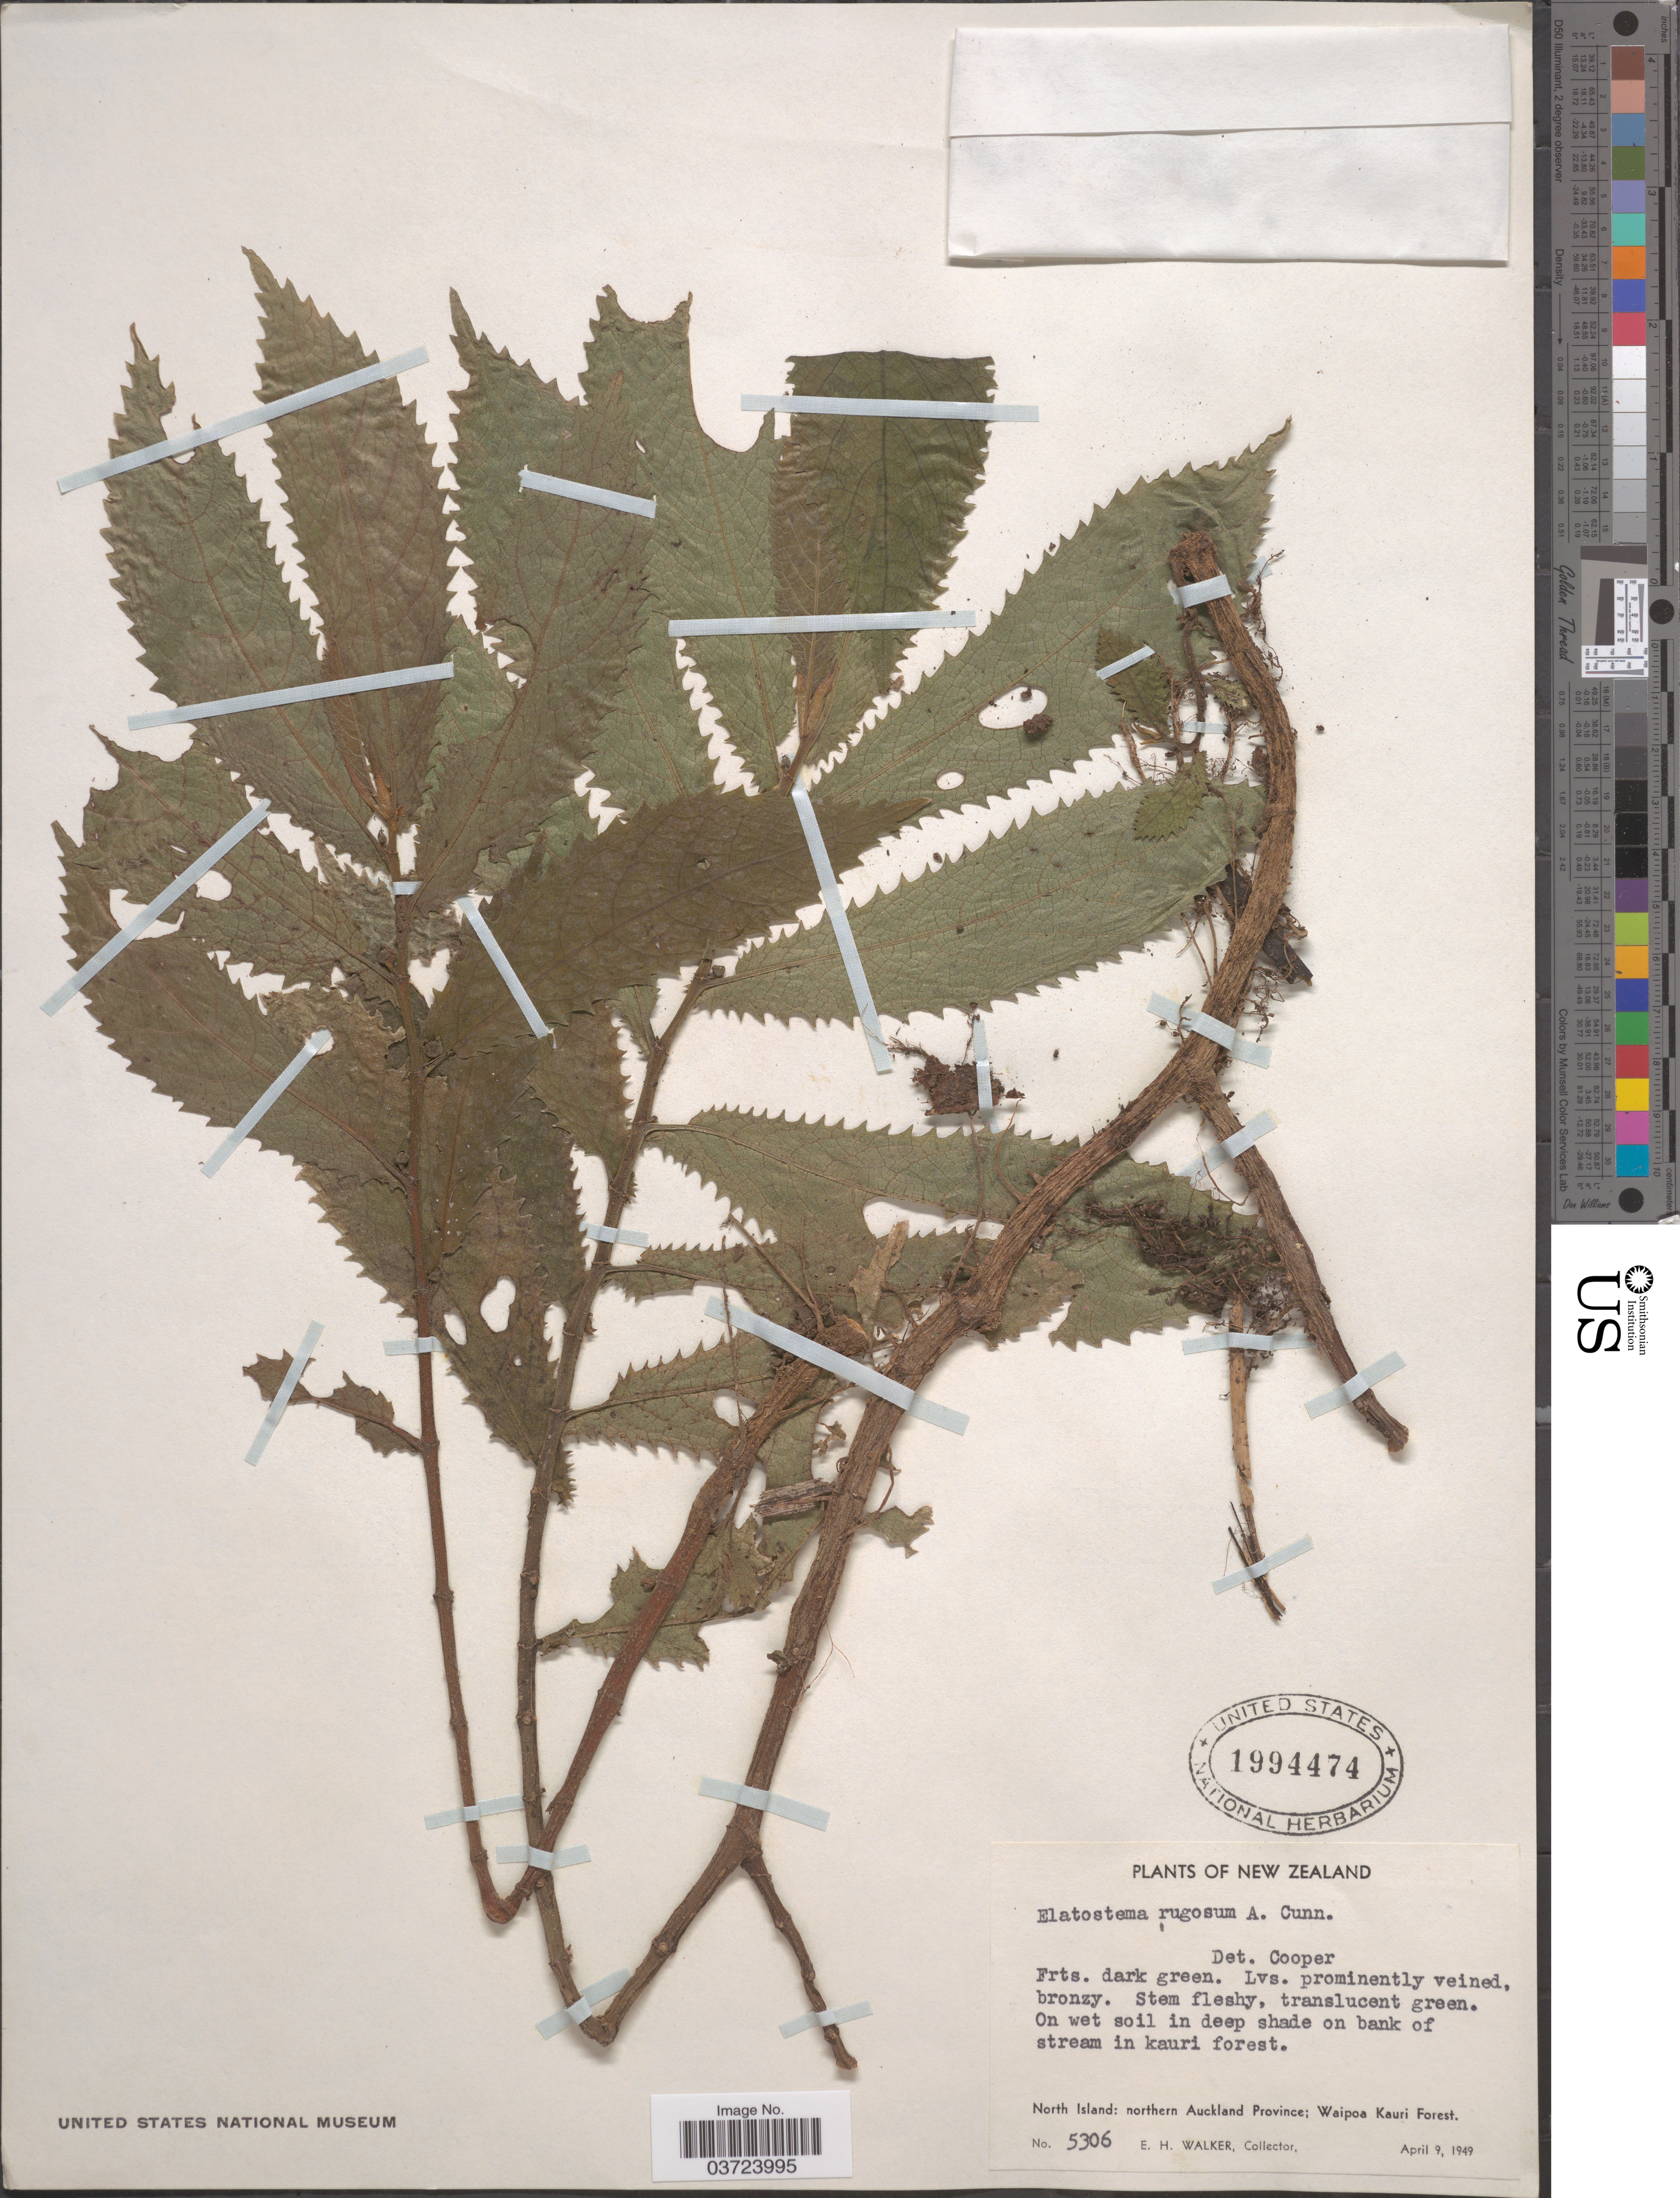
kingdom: Plantae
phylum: Tracheophyta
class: Magnoliopsida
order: Rosales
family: Urticaceae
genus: Elatostema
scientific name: Elatostema rugosum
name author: A. Cunn.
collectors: E. H. Walker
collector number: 5306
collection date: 1949-04-09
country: New Zealand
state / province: Auckland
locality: North Island: northern Auckland Province; Waipoa Kauri Forest.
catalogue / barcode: US 1994474